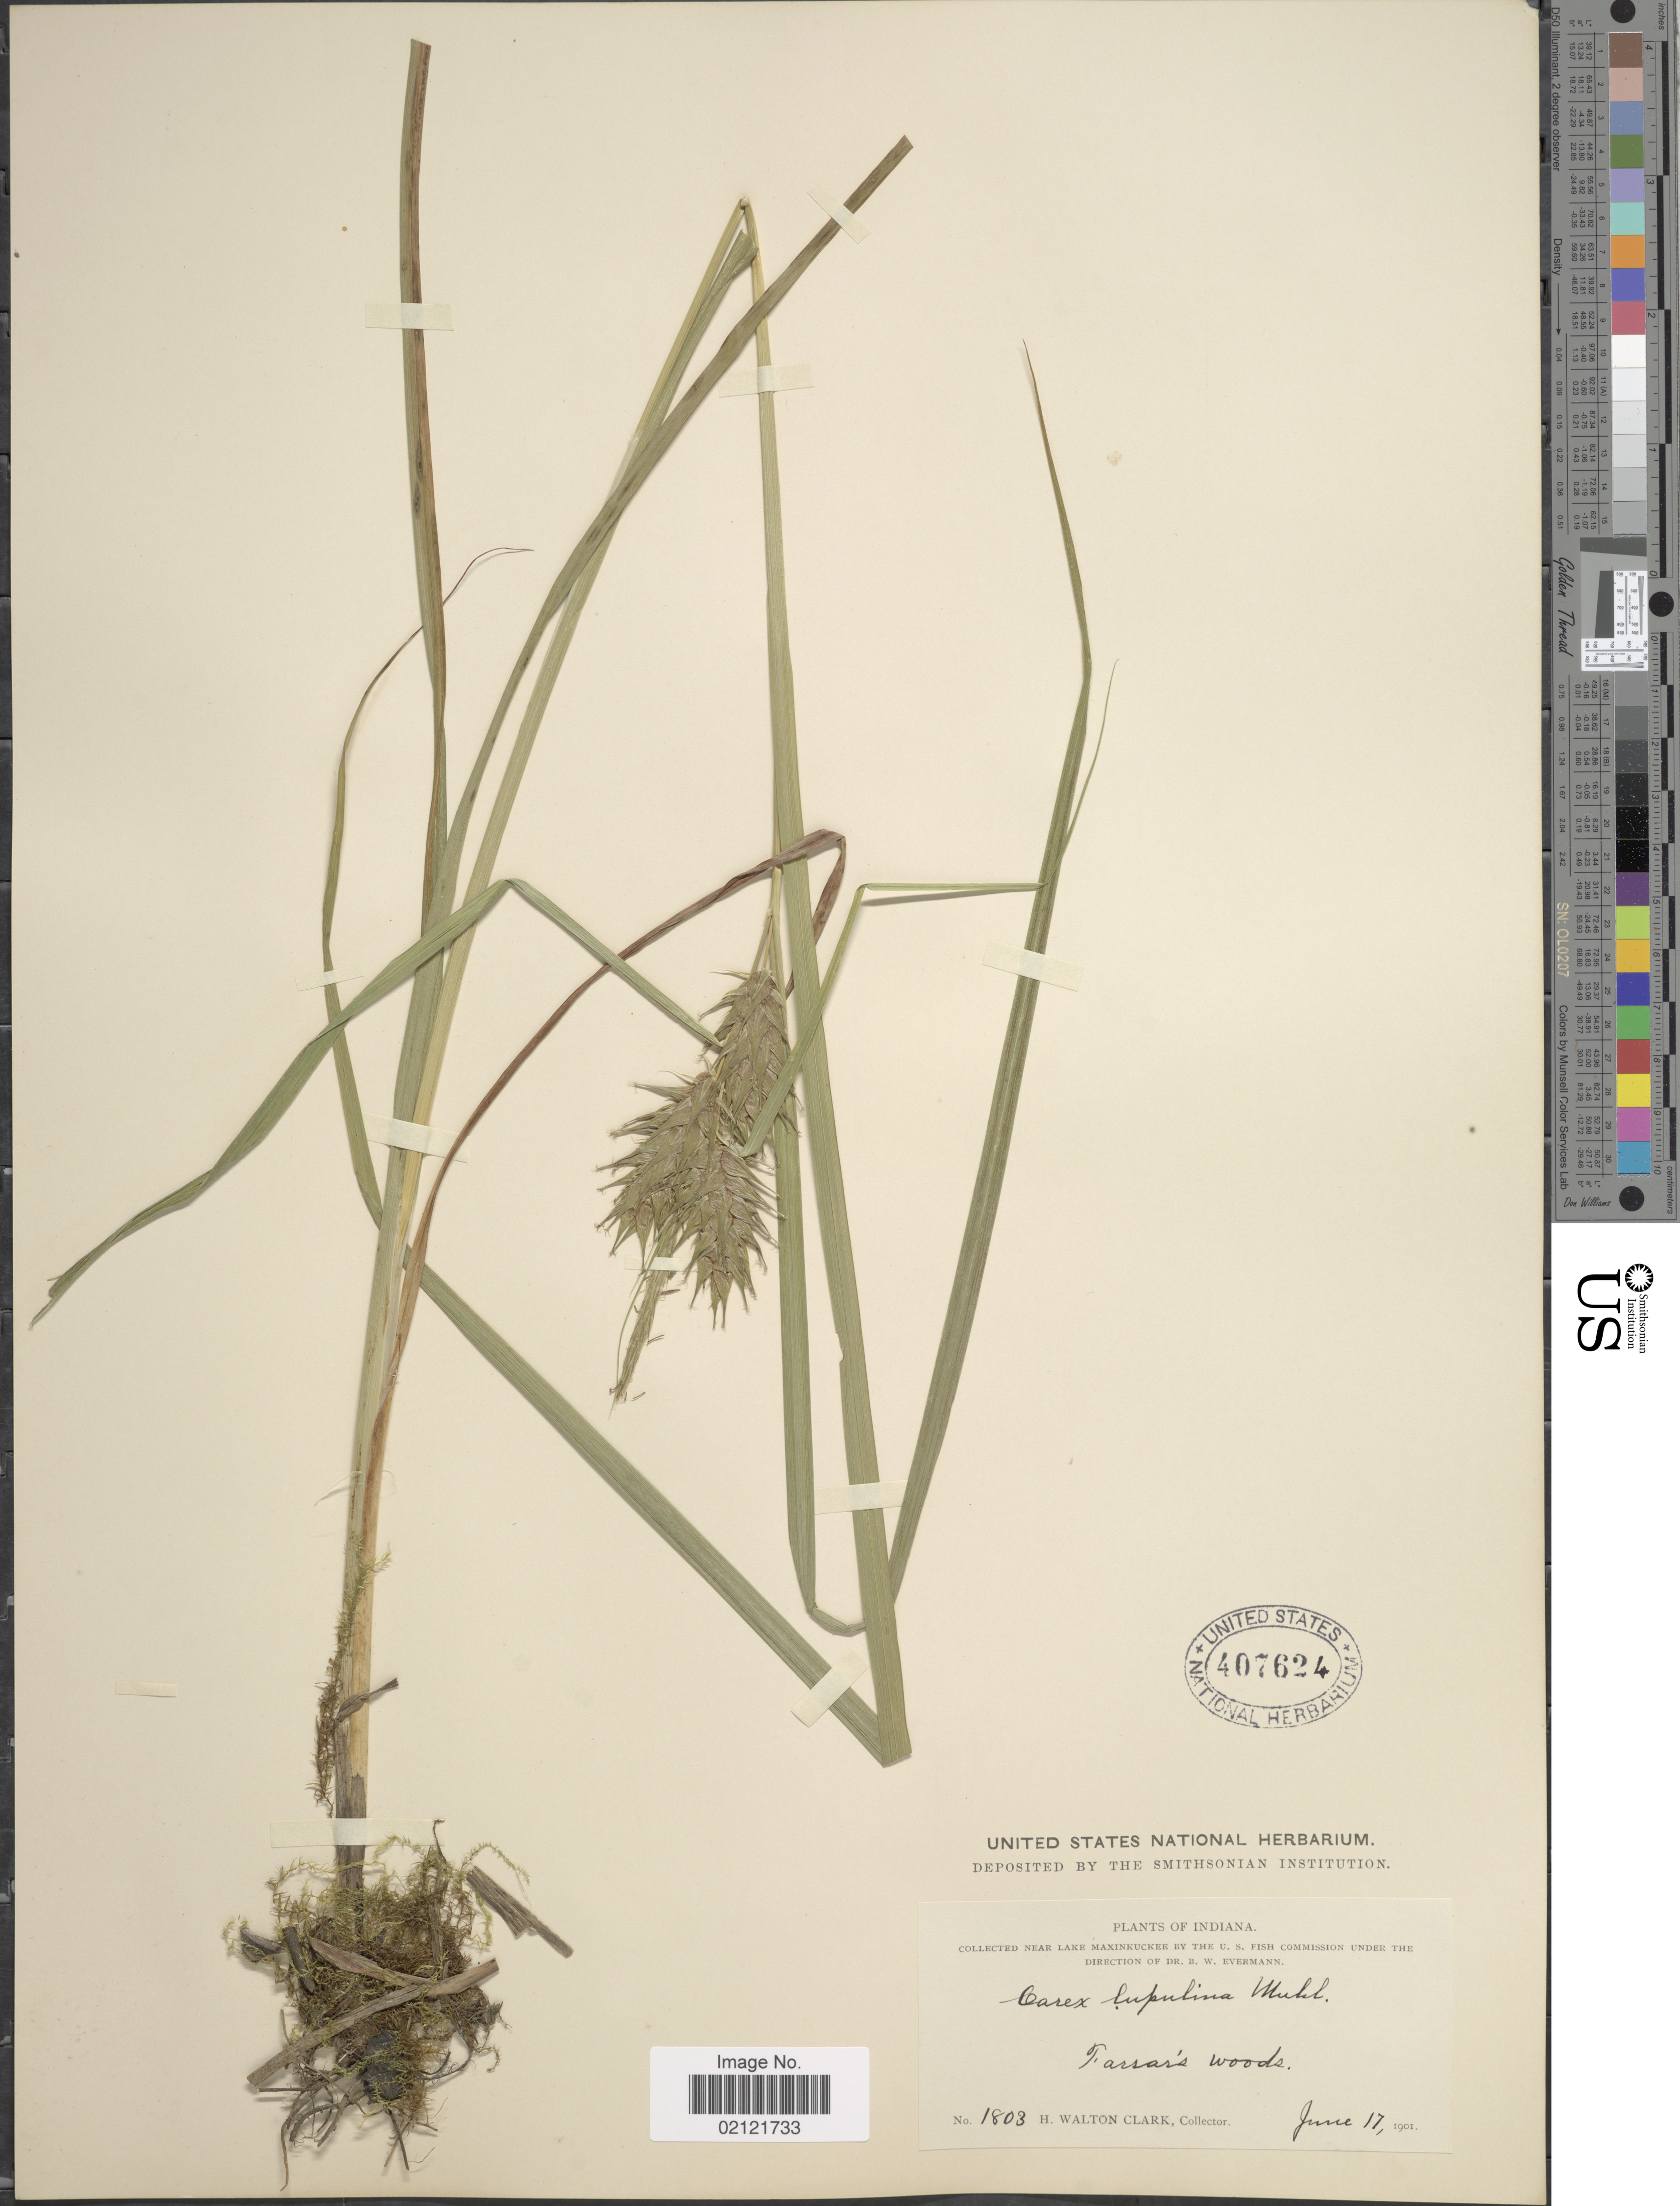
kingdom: Plantae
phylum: Tracheophyta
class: Liliopsida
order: Poales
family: Cyperaceae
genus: Carex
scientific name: Carex lupulina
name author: Muhl. ex Willd.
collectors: H. W. Clark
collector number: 1803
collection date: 1901-06-17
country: United States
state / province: Indiana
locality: Farrars Wood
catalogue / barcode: US 407624